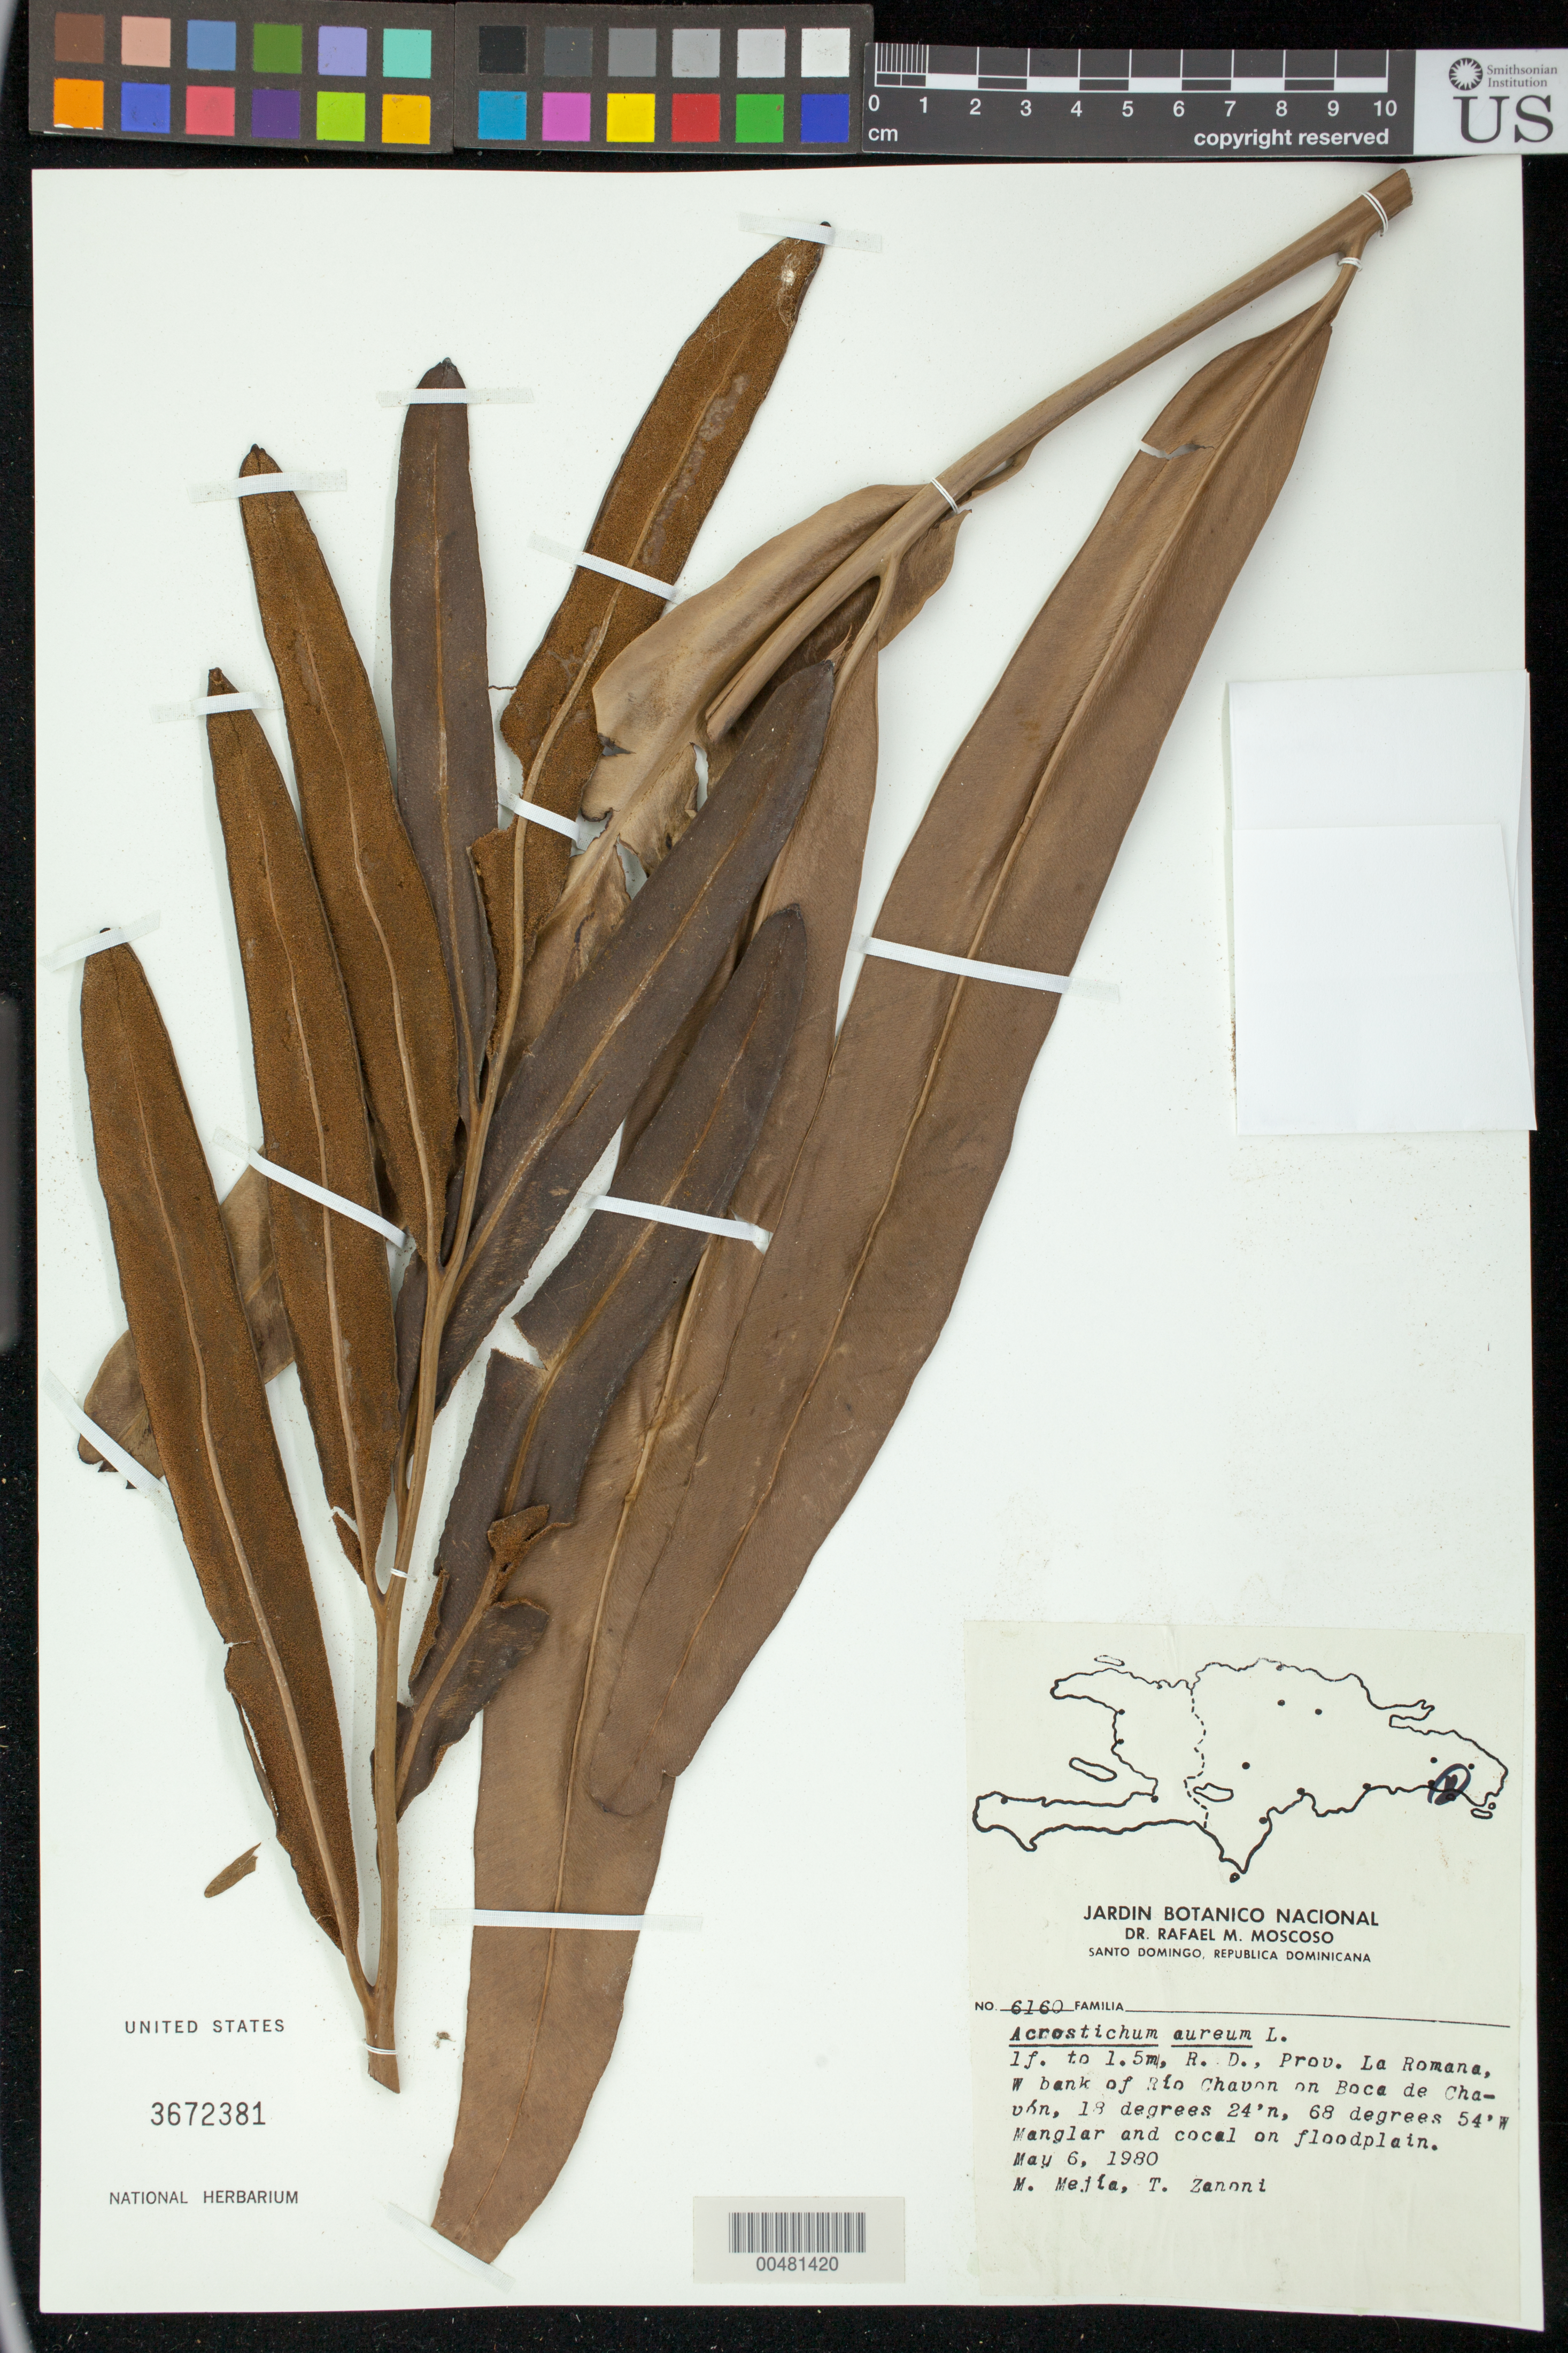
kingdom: Plantae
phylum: Tracheophyta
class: Polypodiopsida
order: Polypodiales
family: Pteridaceae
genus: Acrostichum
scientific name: Acrostichum aureum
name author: L.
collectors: M. Mejia & T. A. Zanoni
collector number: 6160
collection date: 1980-05-06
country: Dominican Republic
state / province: La Romana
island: Hispaniola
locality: Río Chavon, W bank; on Boca de Chavón.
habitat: Manglar and cocal on floodplain.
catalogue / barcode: US 3672381